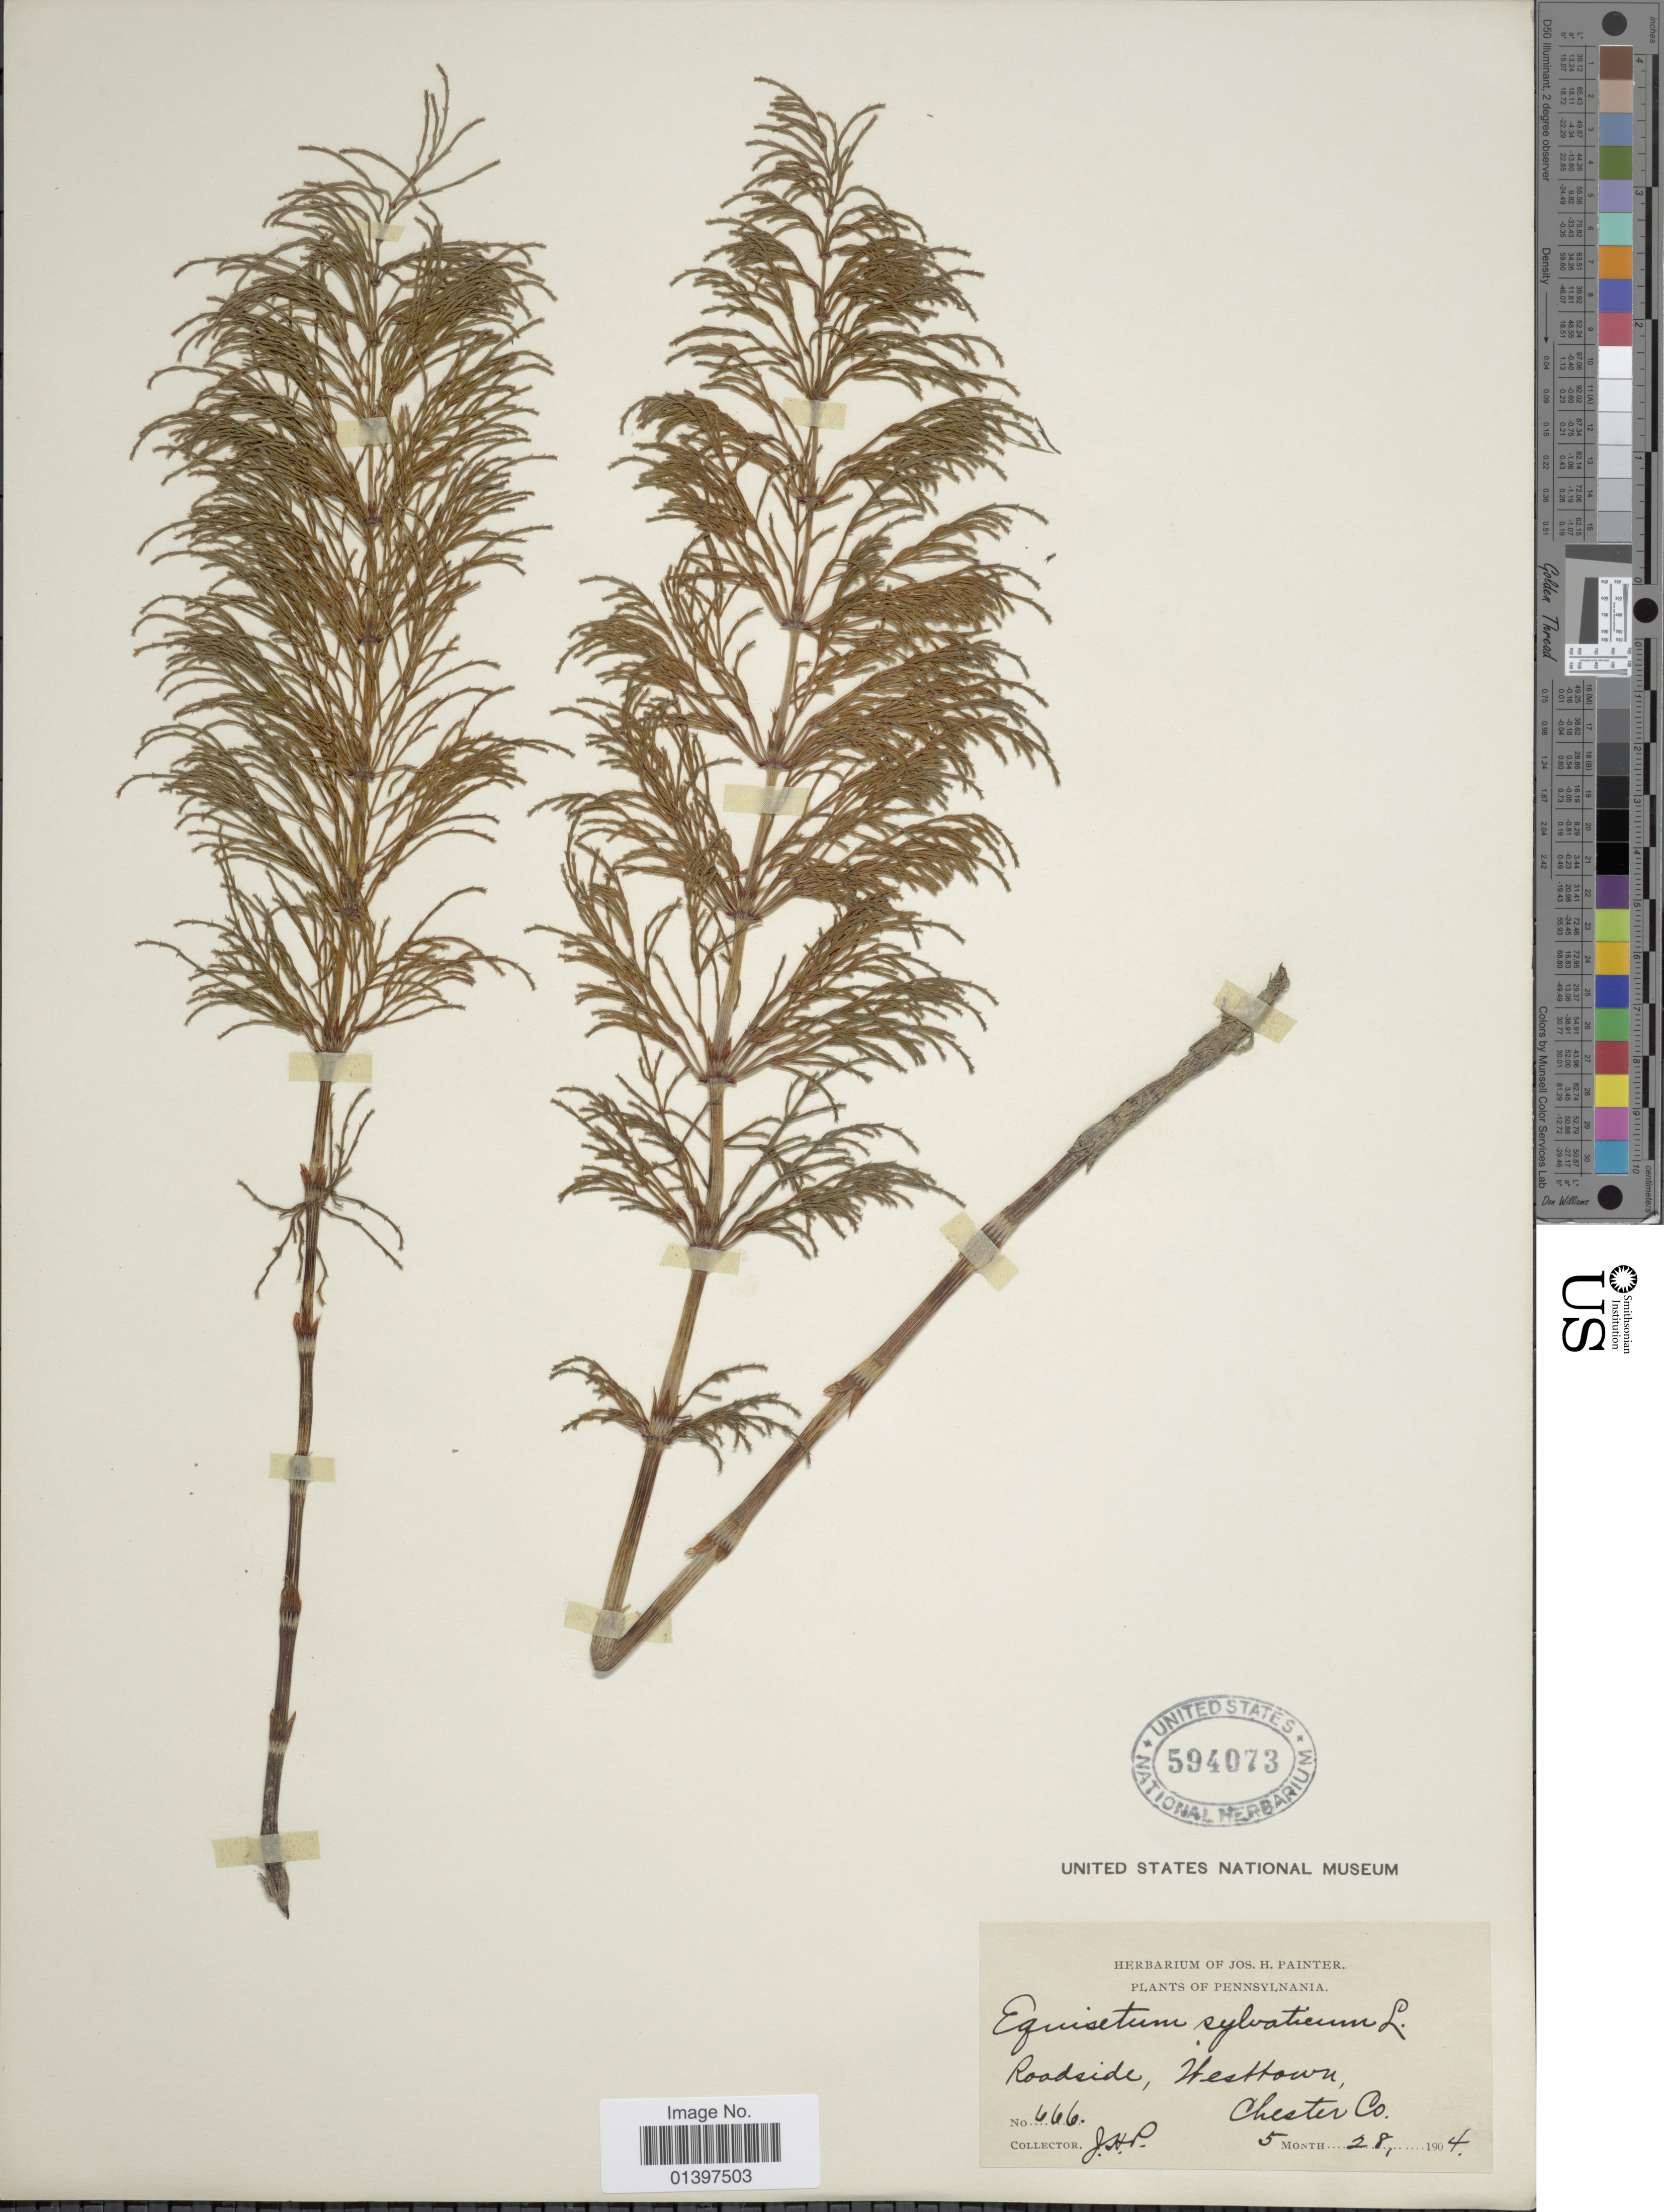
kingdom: Plantae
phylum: Tracheophyta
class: Polypodiopsida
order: Equisetales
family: Equisetaceae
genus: Equisetum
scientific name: Equisetum sylvaticum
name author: L.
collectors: J. H. Painter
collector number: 666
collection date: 1904-05-28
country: United States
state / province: Pennsylvania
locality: Roadside, Westtown, Chester Co.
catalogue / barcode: US 594073